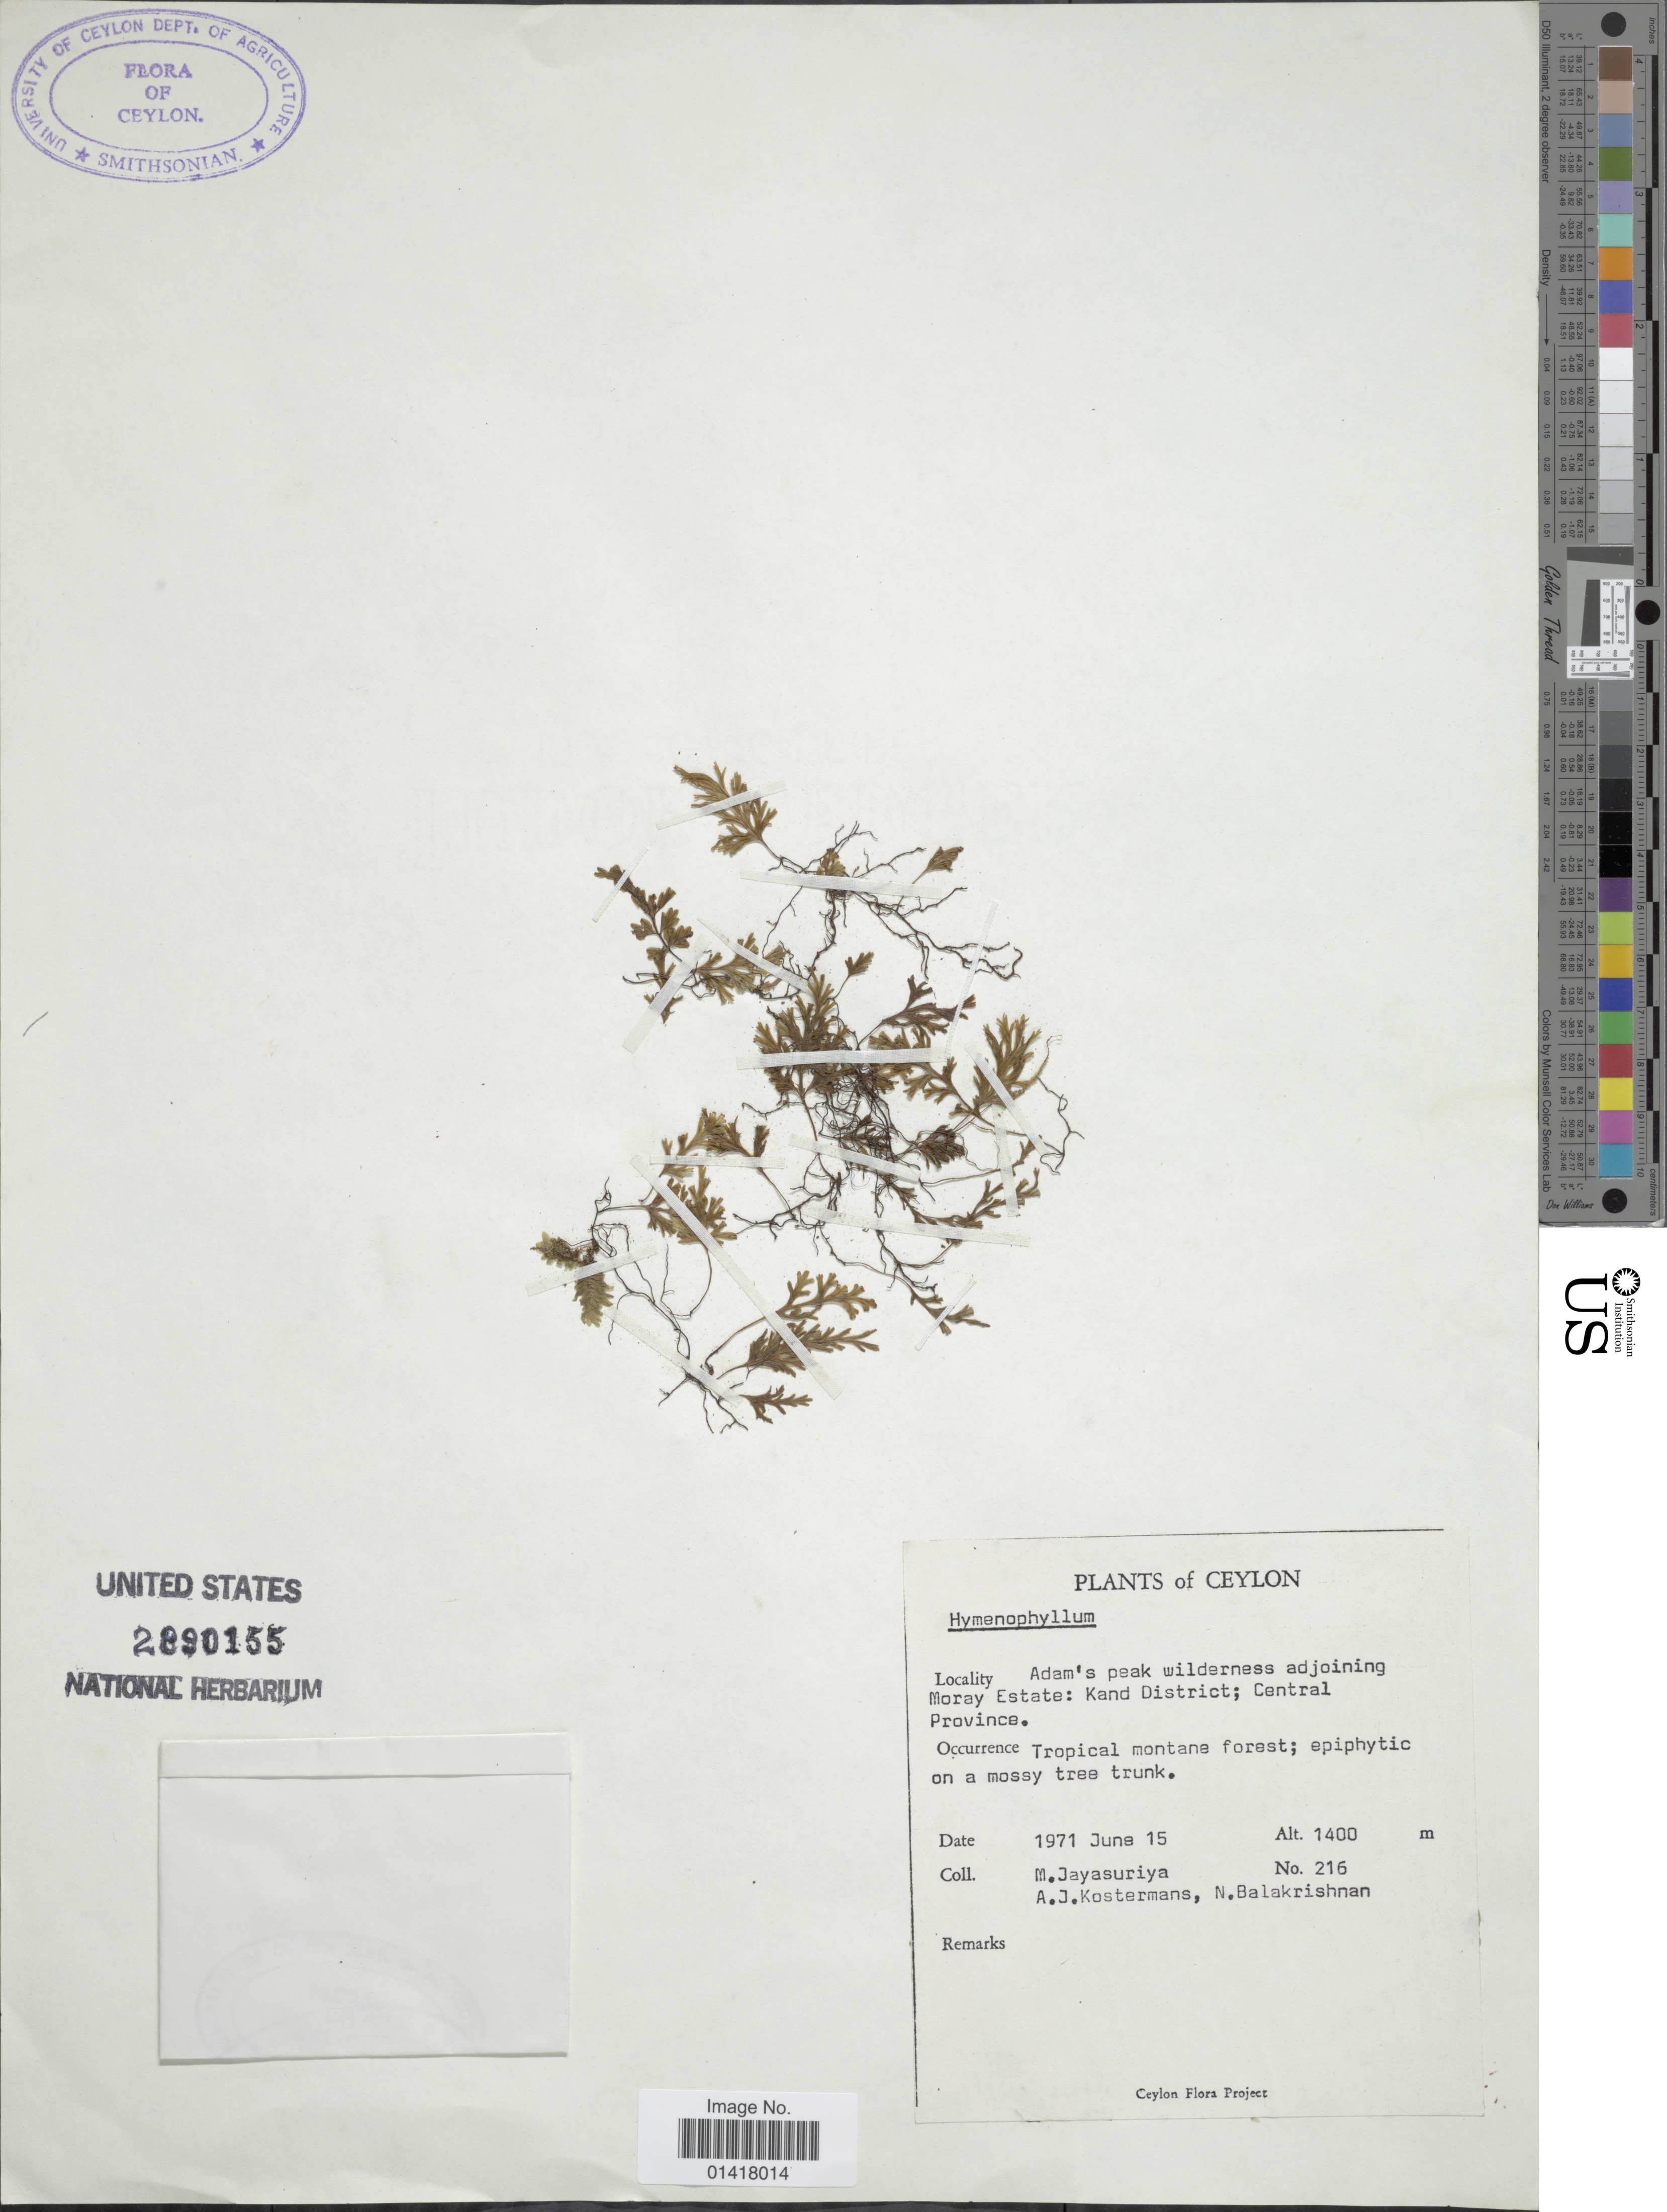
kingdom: Plantae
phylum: Tracheophyta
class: Polypodiopsida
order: Hymenophyllales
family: Hymenophyllaceae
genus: Hymenophyllum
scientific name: Hymenophyllum sp.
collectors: M. Jayasuriya, A. J. G. Kostermans & N. Balakrishnan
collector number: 216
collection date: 1972-06-15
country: Sri Lanka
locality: Ceylon. Adam's peak wilderness adjoining Moray Estate: Kand District; Central Province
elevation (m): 1400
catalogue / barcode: US 2890155